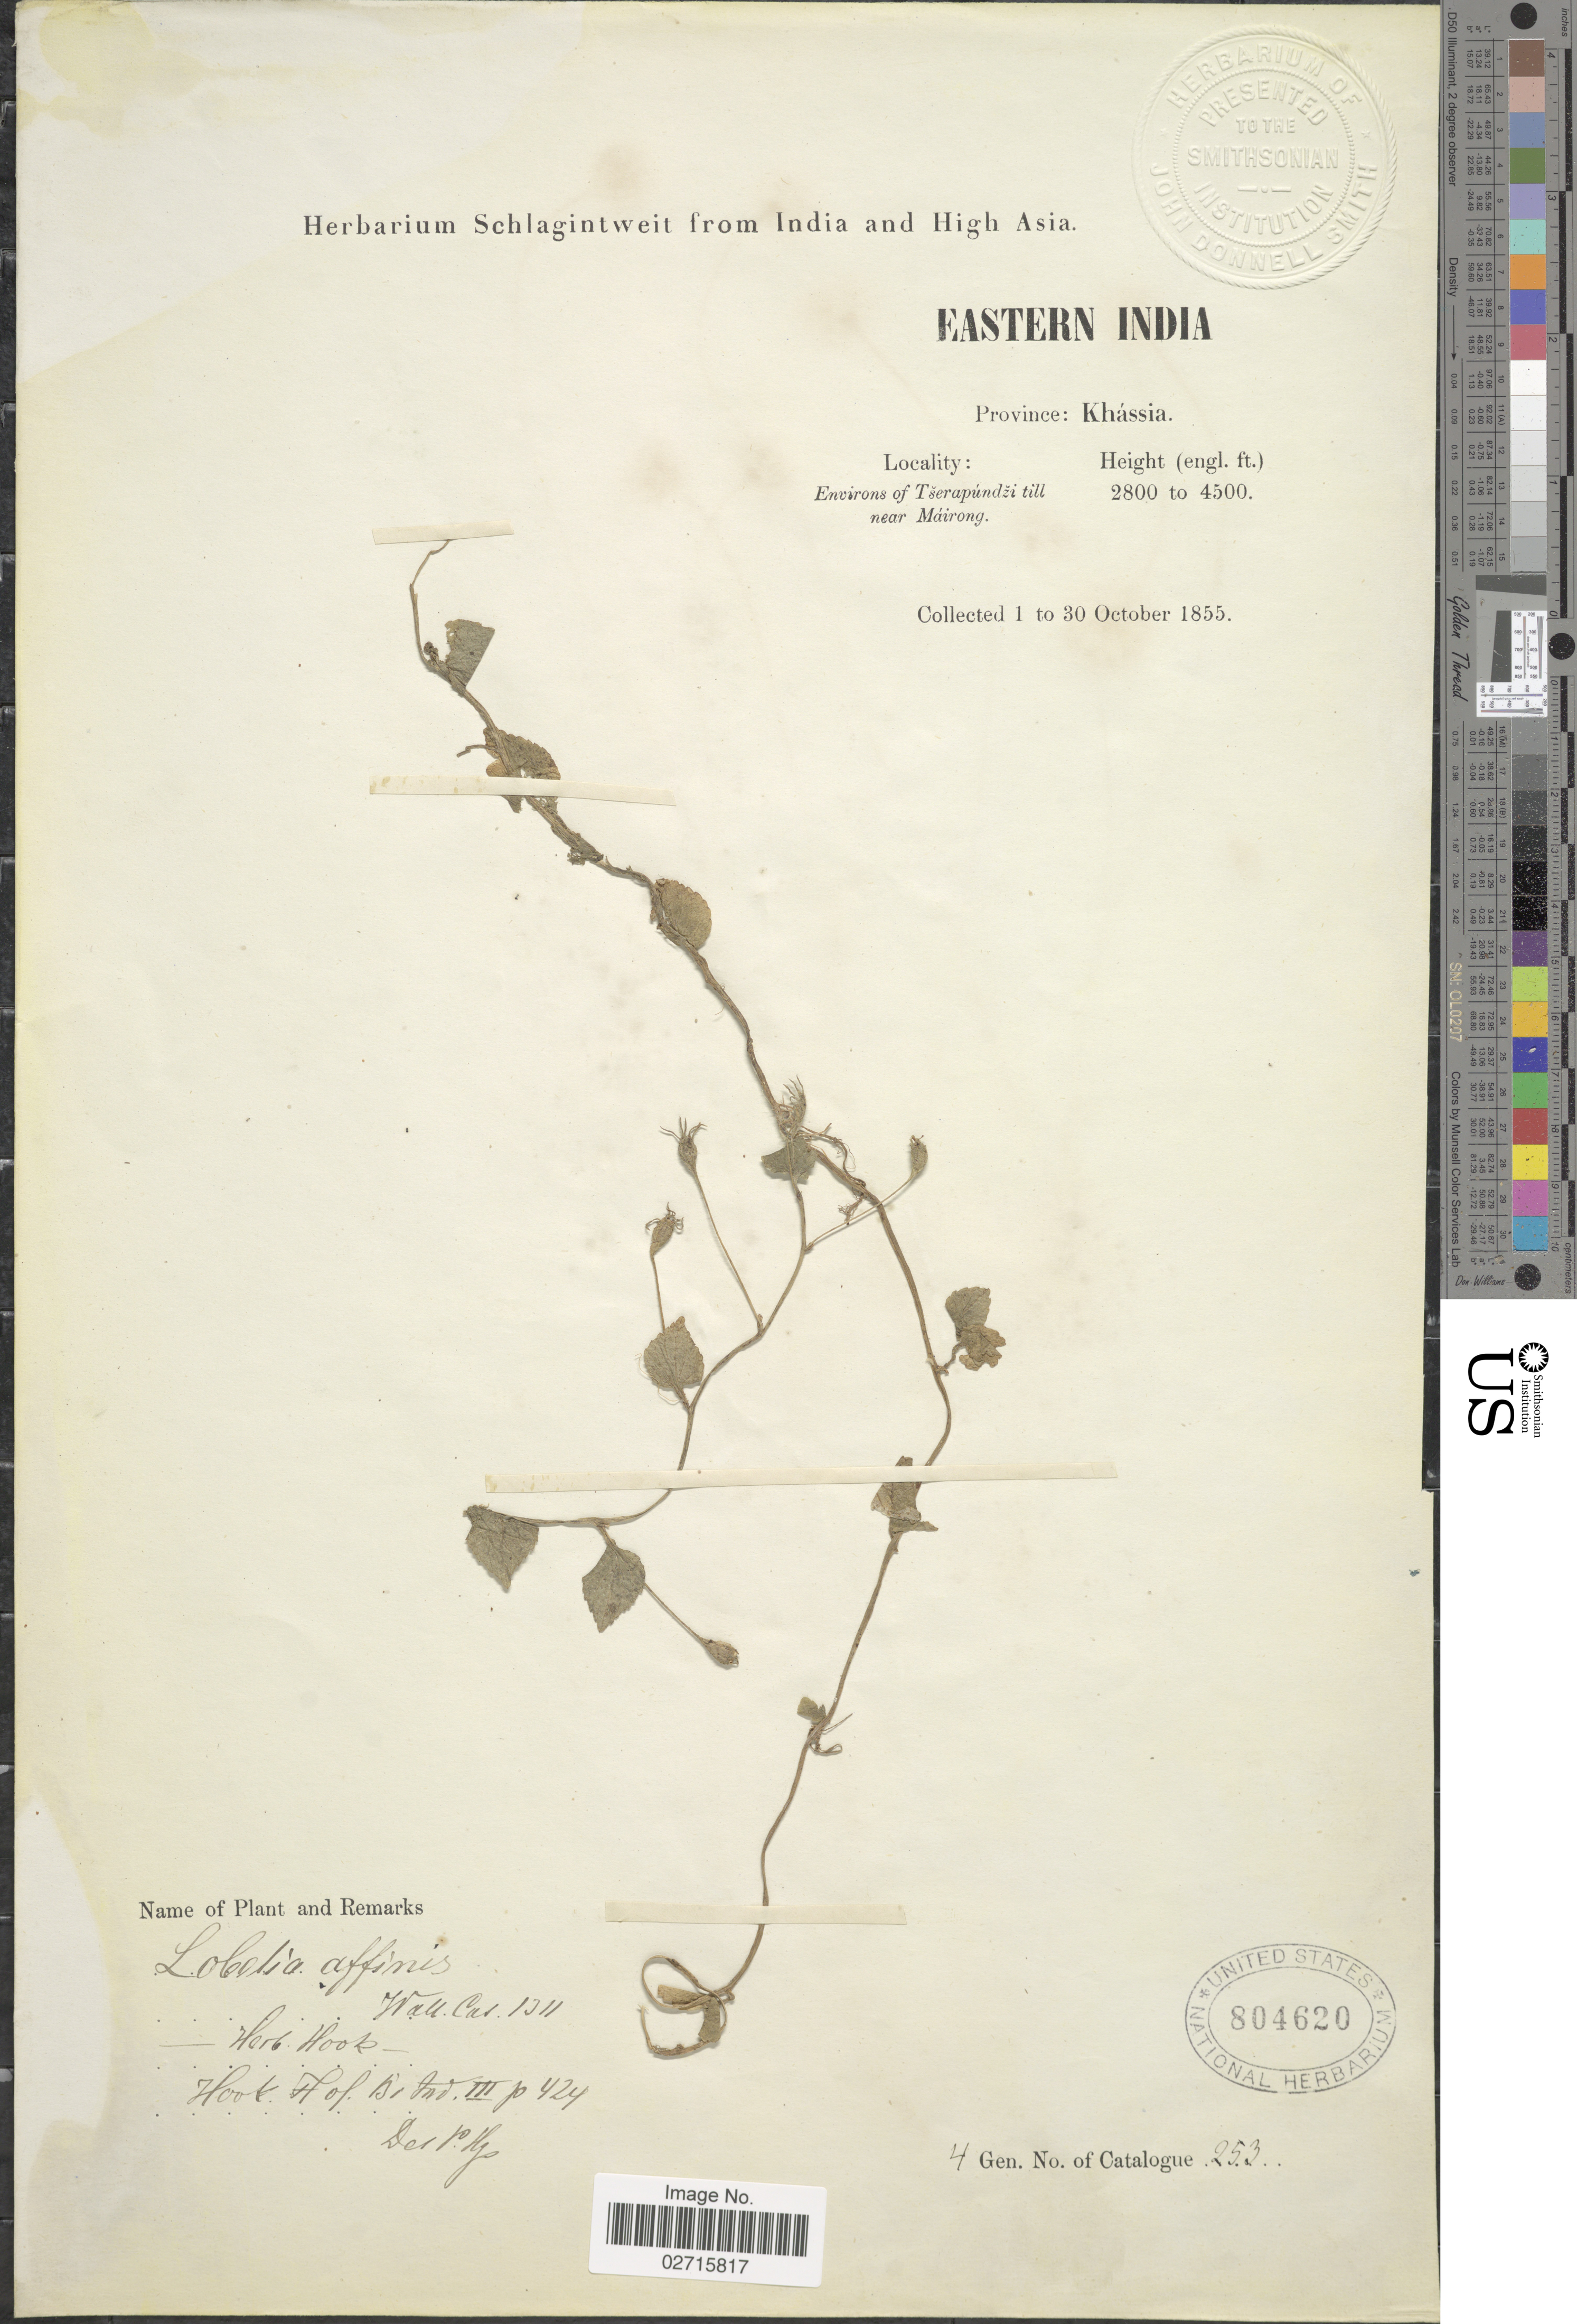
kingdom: Plantae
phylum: Tracheophyta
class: Magnoliopsida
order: Asterales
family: Campanulaceae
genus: Lobelia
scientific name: Lobelia succulenta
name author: Blume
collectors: ex herb. Schlagintweit from India and High Asia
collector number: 253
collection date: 1855-10-01/1855-10-30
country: India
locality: Eastern India, Province: Khassia. Environs of Tserapundzi till near Mairong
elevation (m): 853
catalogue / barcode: US 804620